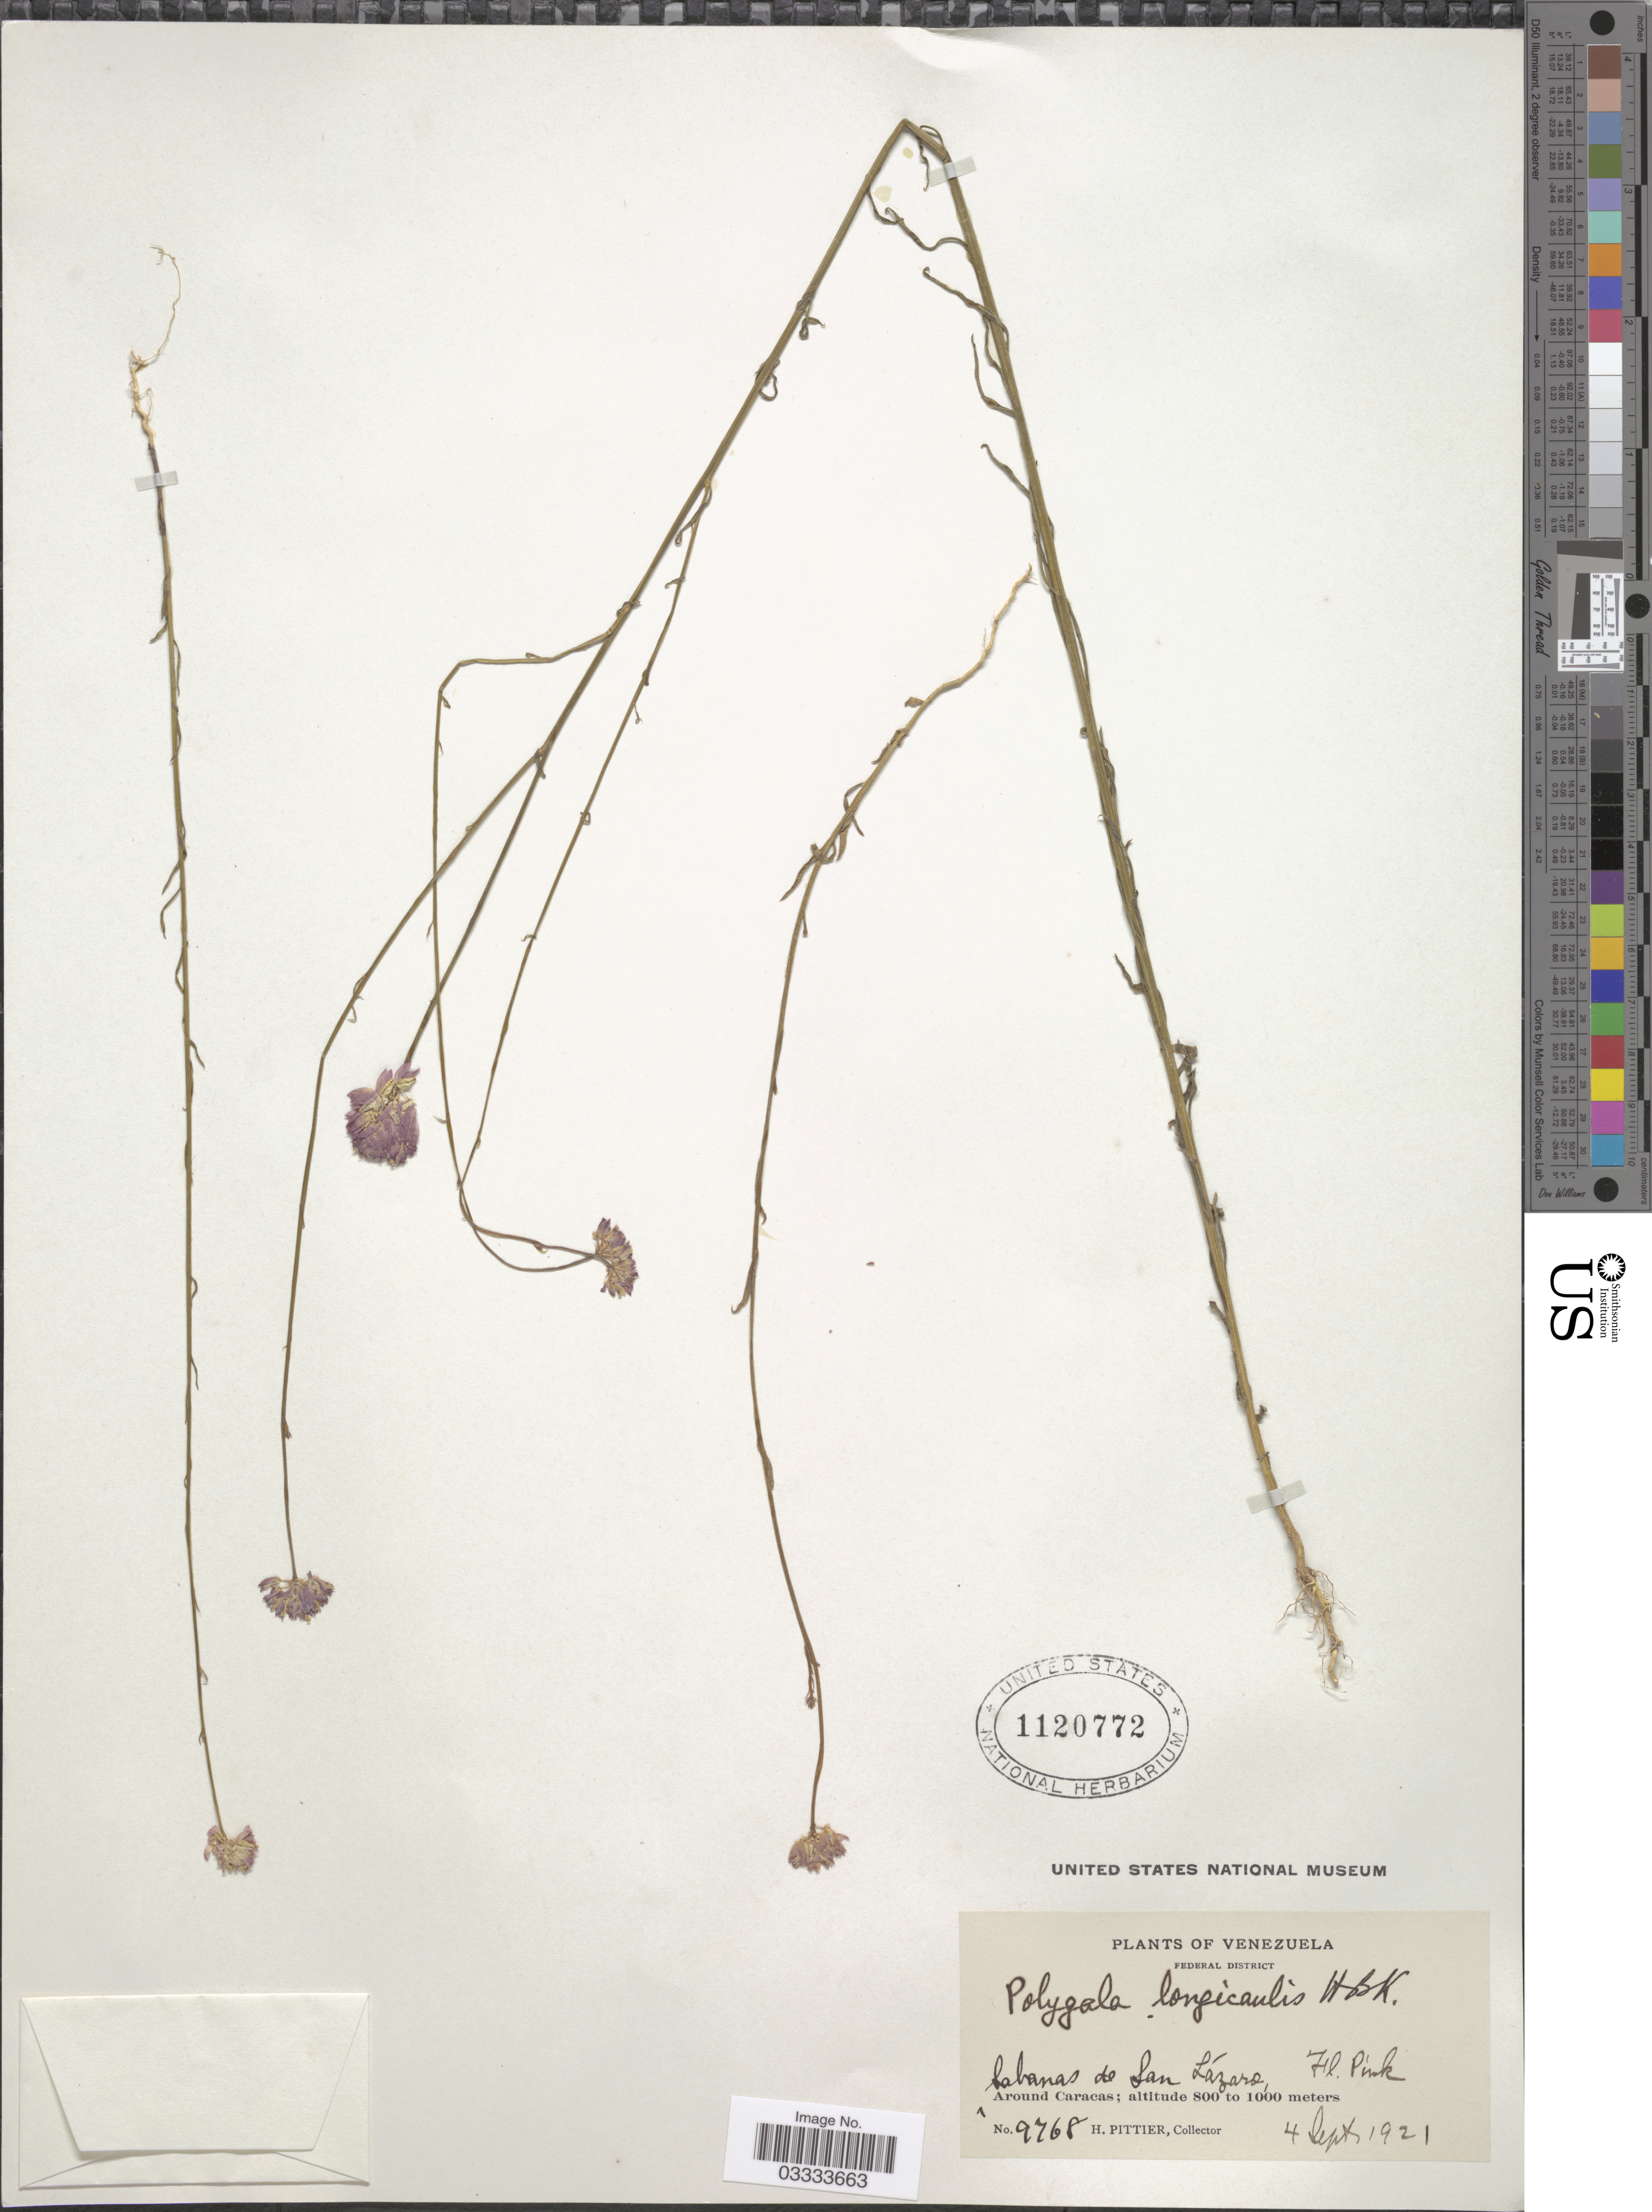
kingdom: Plantae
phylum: Tracheophyta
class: Magnoliopsida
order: Fabales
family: Polygalaceae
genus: Polygala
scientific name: Polygala longicaulis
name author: Kunth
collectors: H. F. Pittier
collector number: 9768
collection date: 1921-09-04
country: Venezuela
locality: Federal District. Sabanas de San Lázaro. Around Caracas.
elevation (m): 800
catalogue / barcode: US 1120772